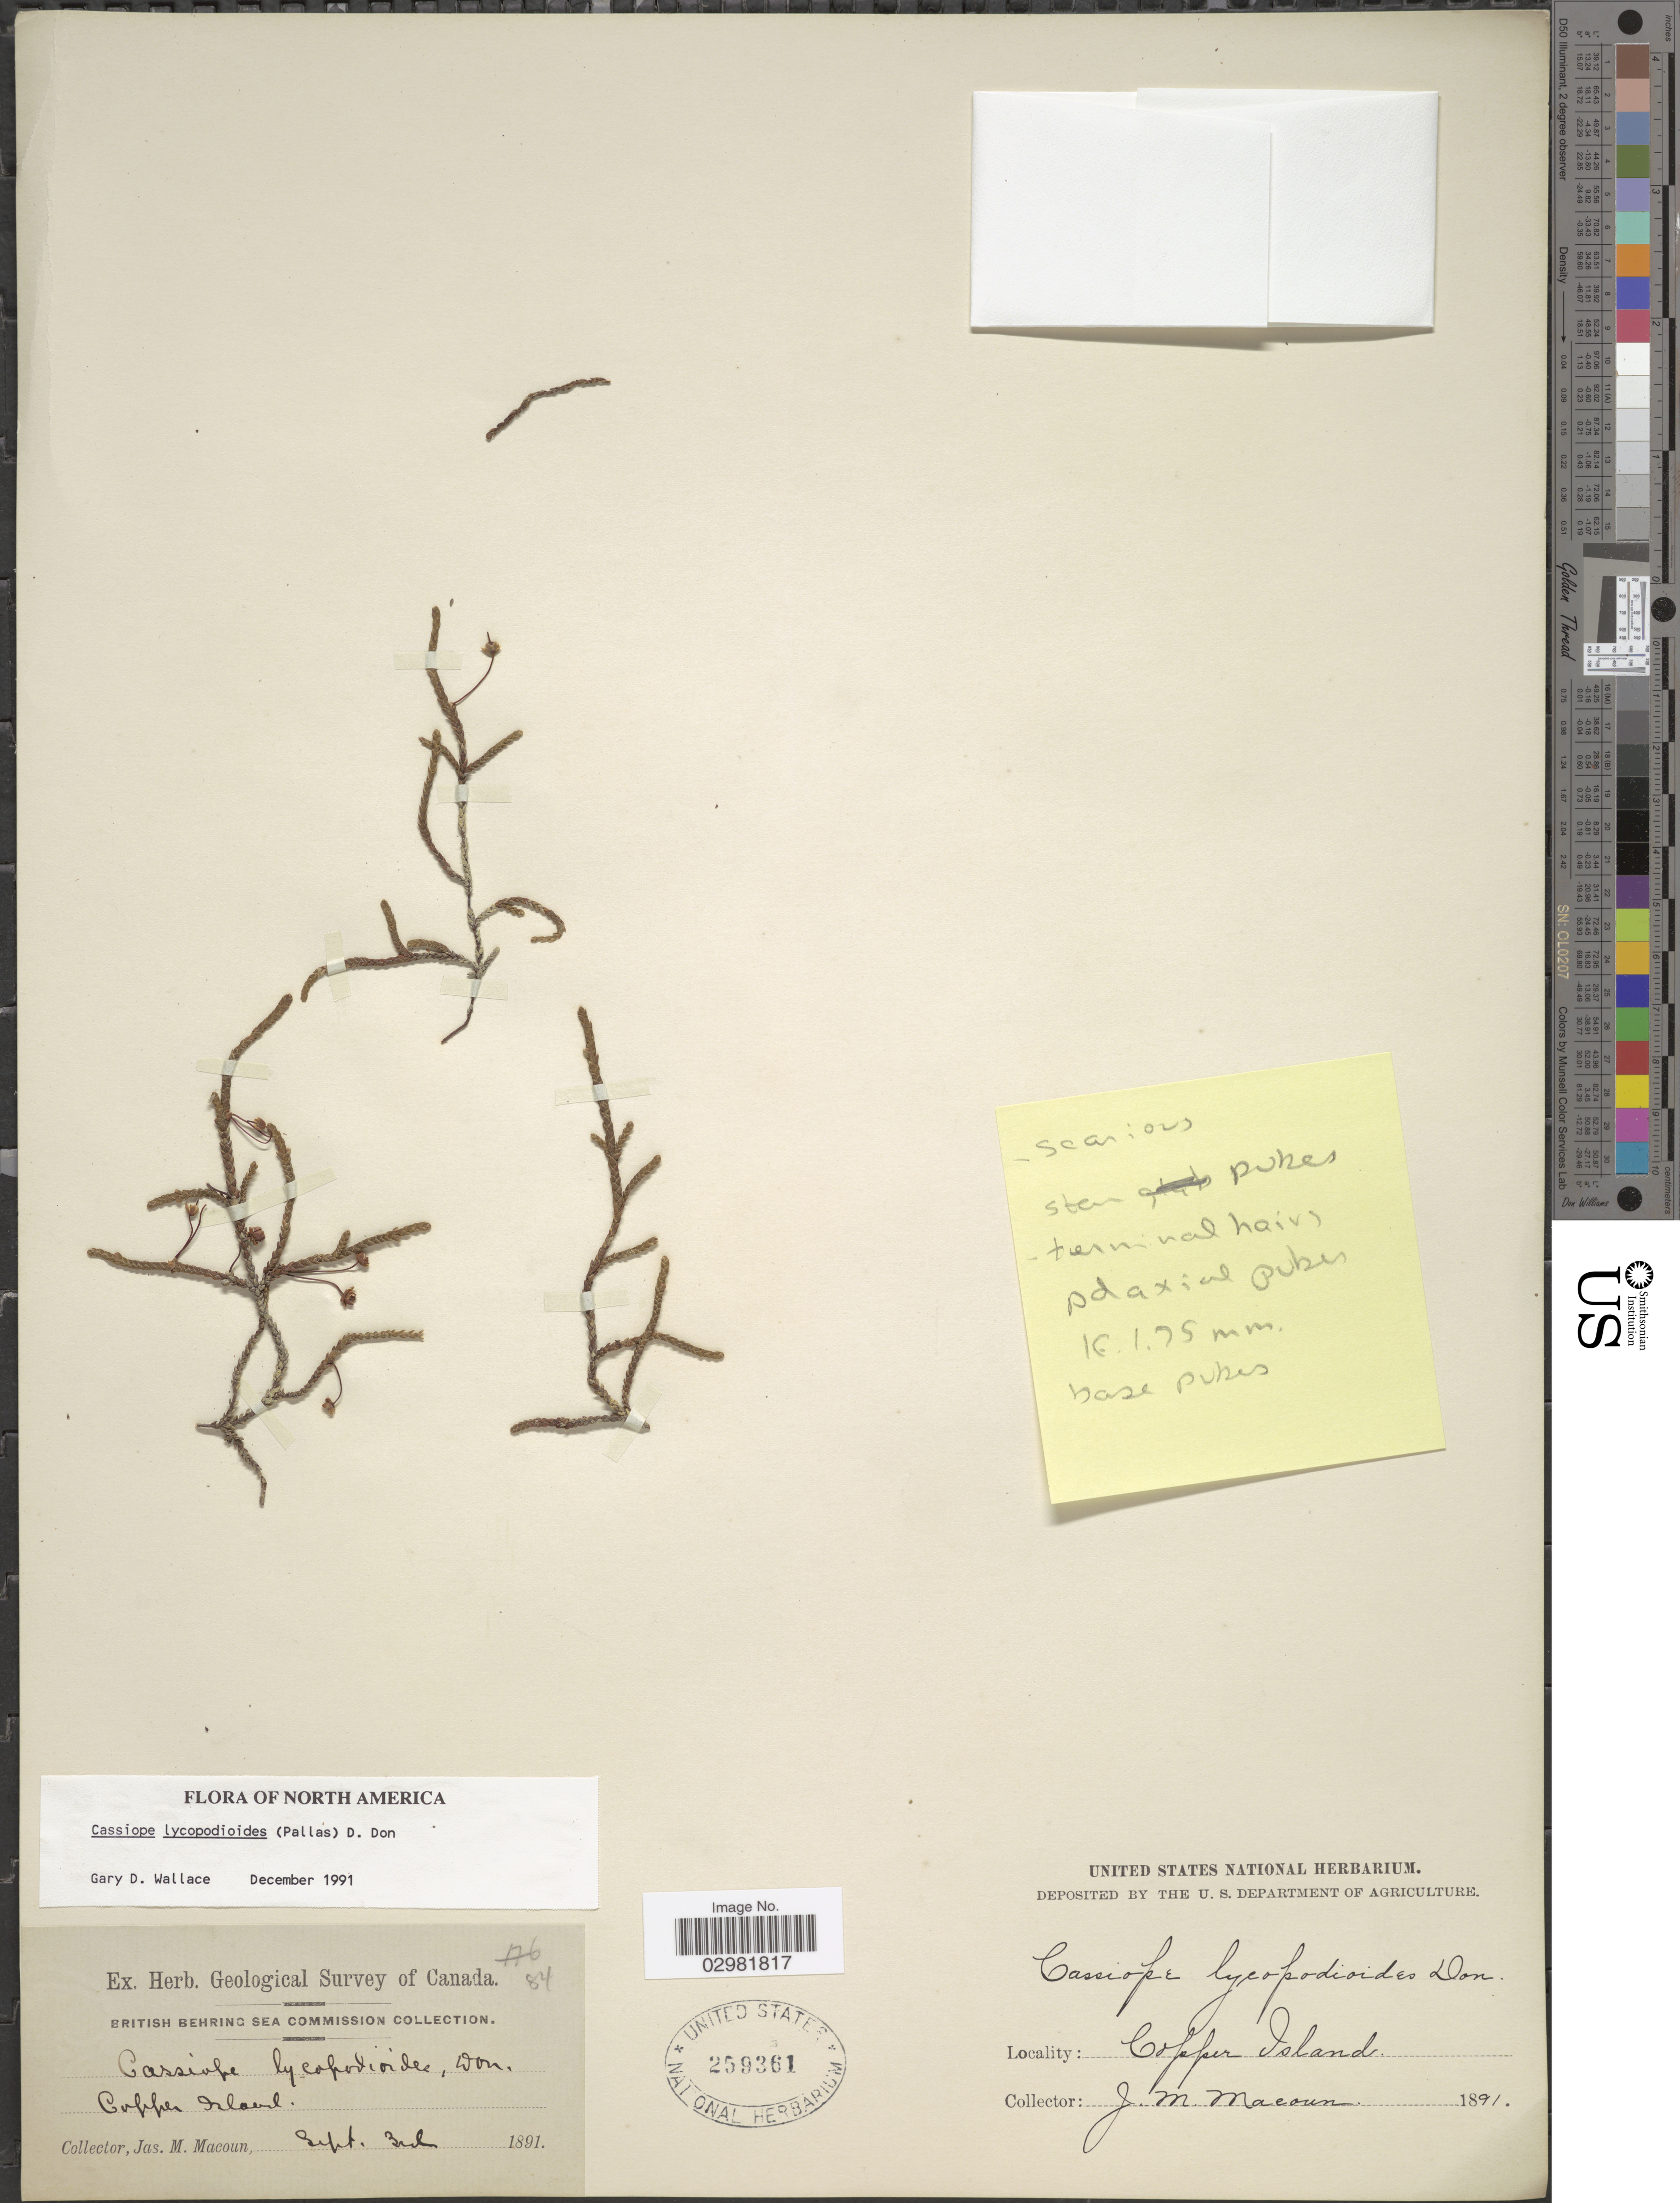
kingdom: Plantae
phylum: Tracheophyta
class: Magnoliopsida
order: Ericales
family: Ericaceae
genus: Cassiope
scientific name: Cassiope lycopodioides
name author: (Pall.) D. Don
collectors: J. M. Macoun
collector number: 84?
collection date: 1891-09-03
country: Canada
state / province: British Columbia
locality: Copper Island.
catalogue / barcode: US 259361